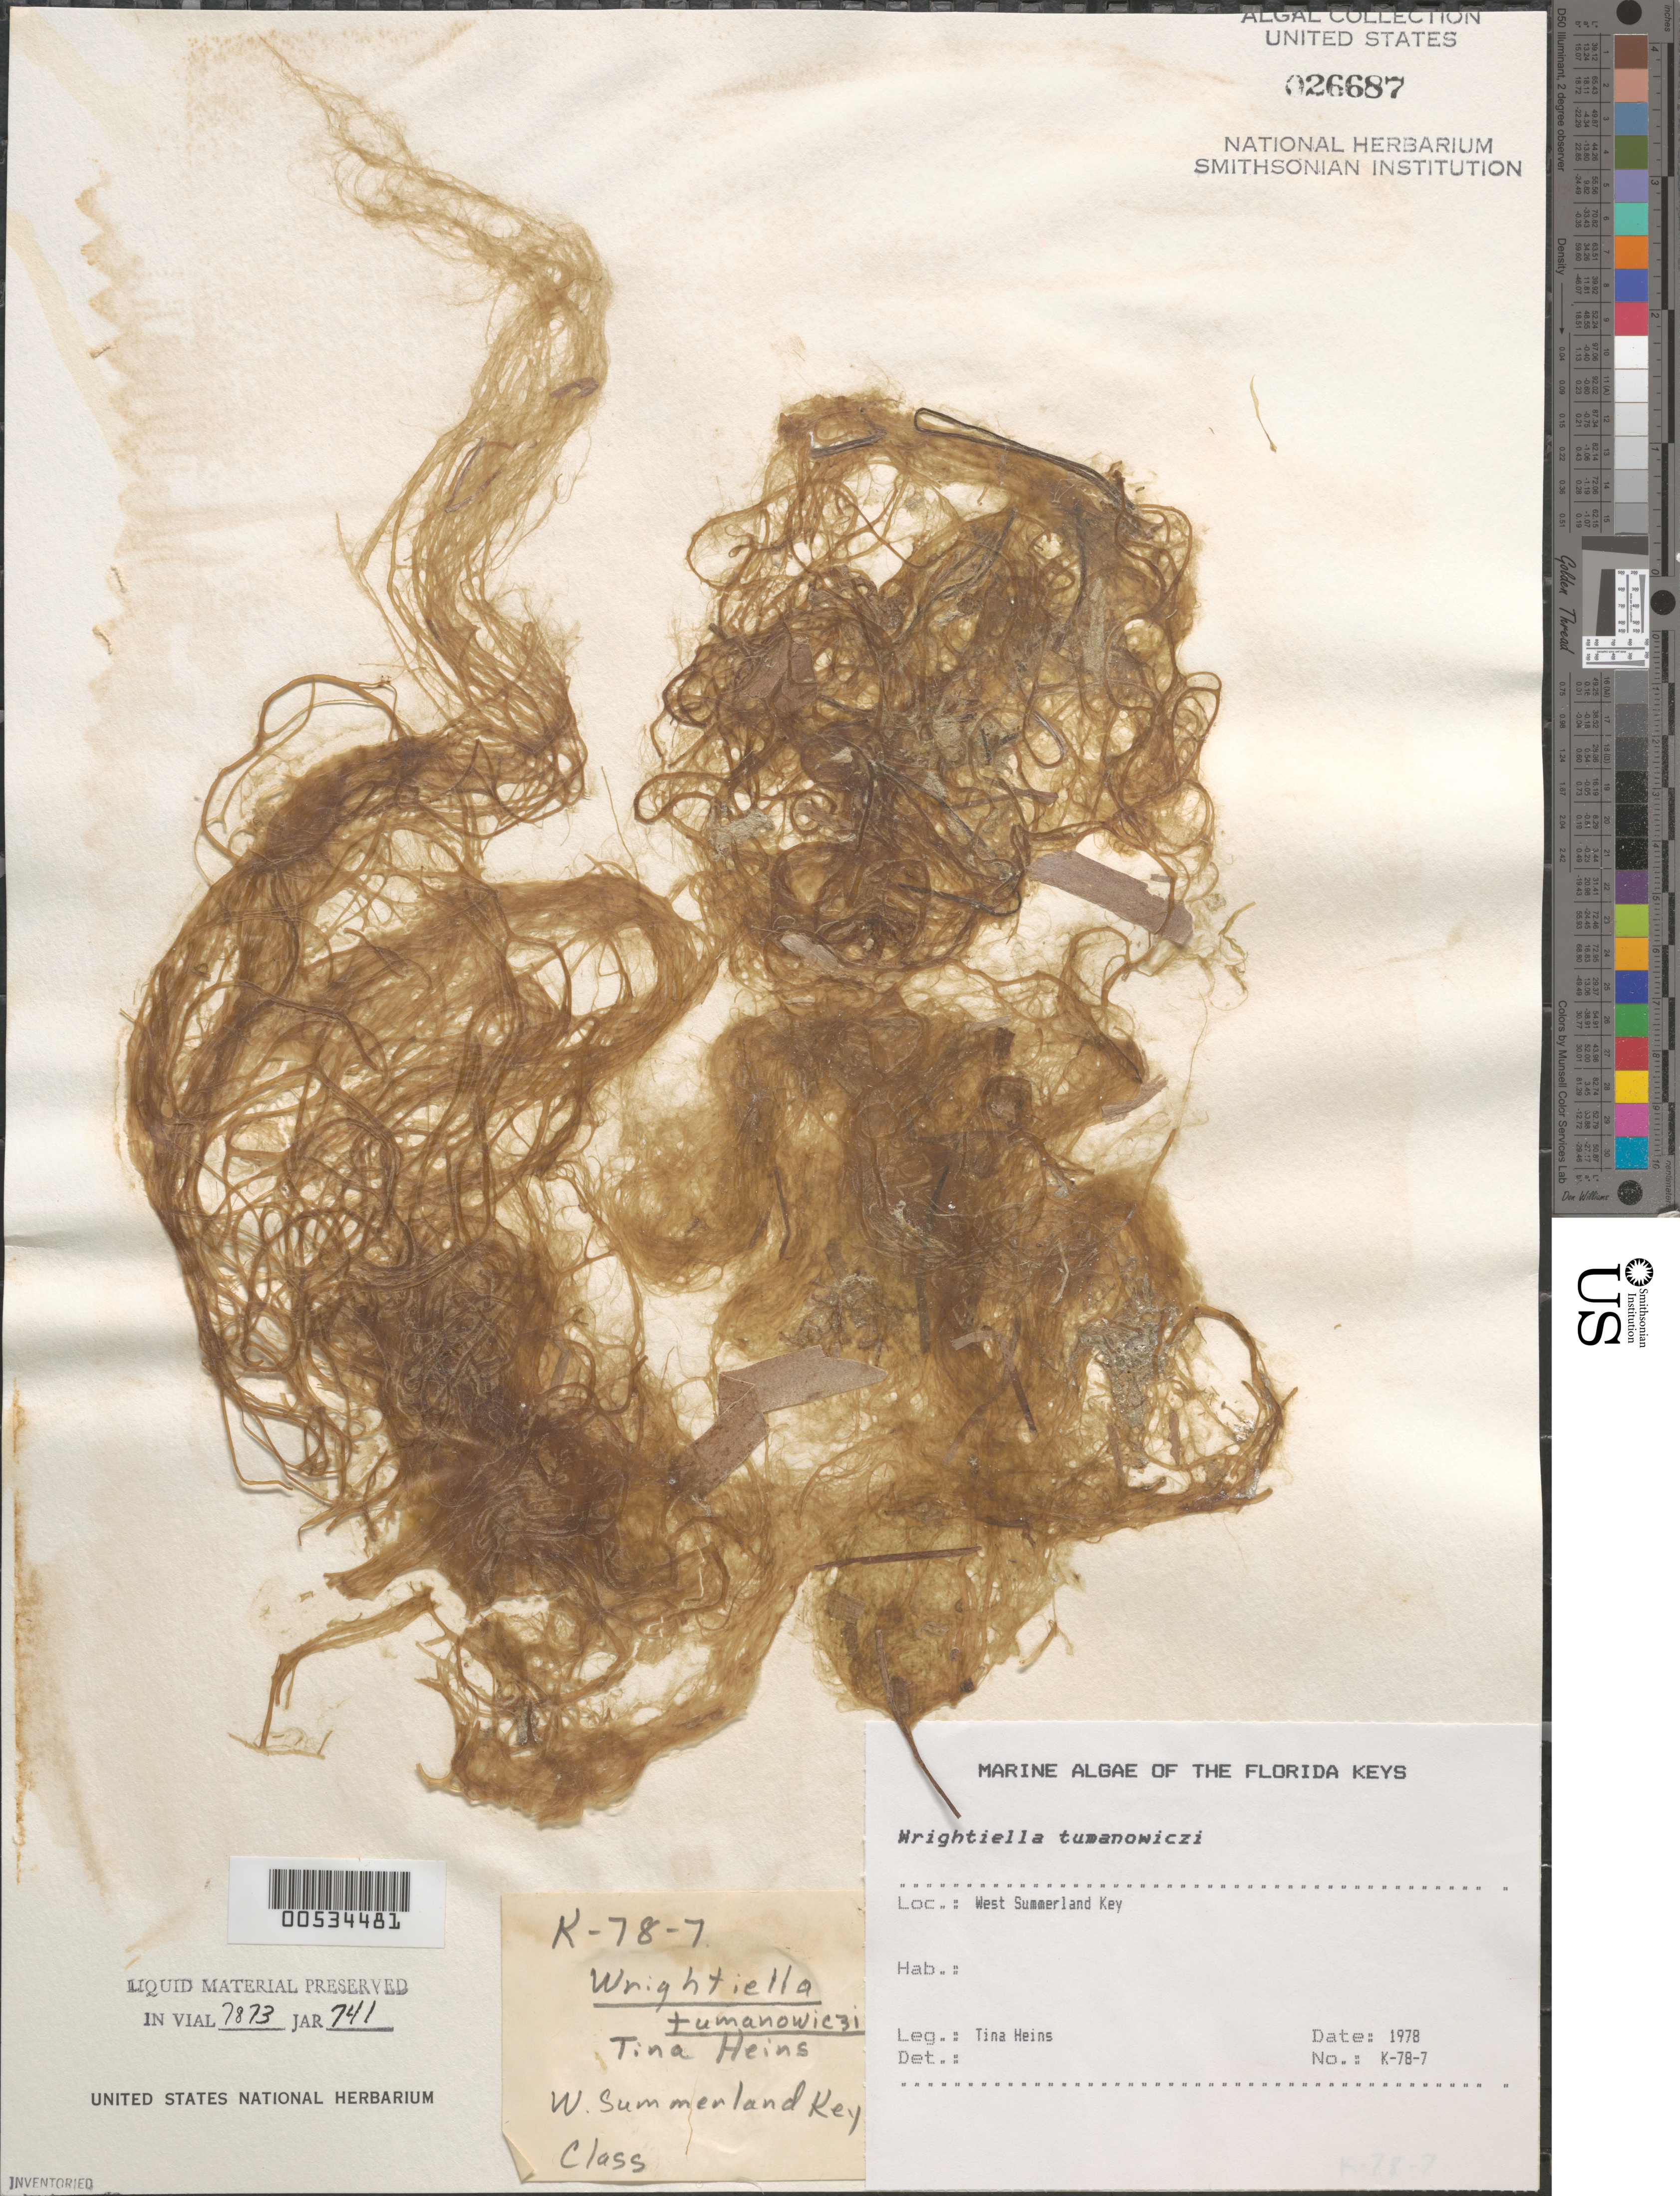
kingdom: Plantae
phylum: Rhodophyta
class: Florideophyceae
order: Ceramiales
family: Rhodomelaceae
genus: Wrightiella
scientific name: Wrightiella tumanowiczii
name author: (Gatty ex Harv.) F. Schmitz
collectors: T. Heins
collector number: K-78-7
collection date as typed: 1978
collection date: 1978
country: United States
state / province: Florida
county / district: Monroe County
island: West Summerland Key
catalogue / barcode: US 26687